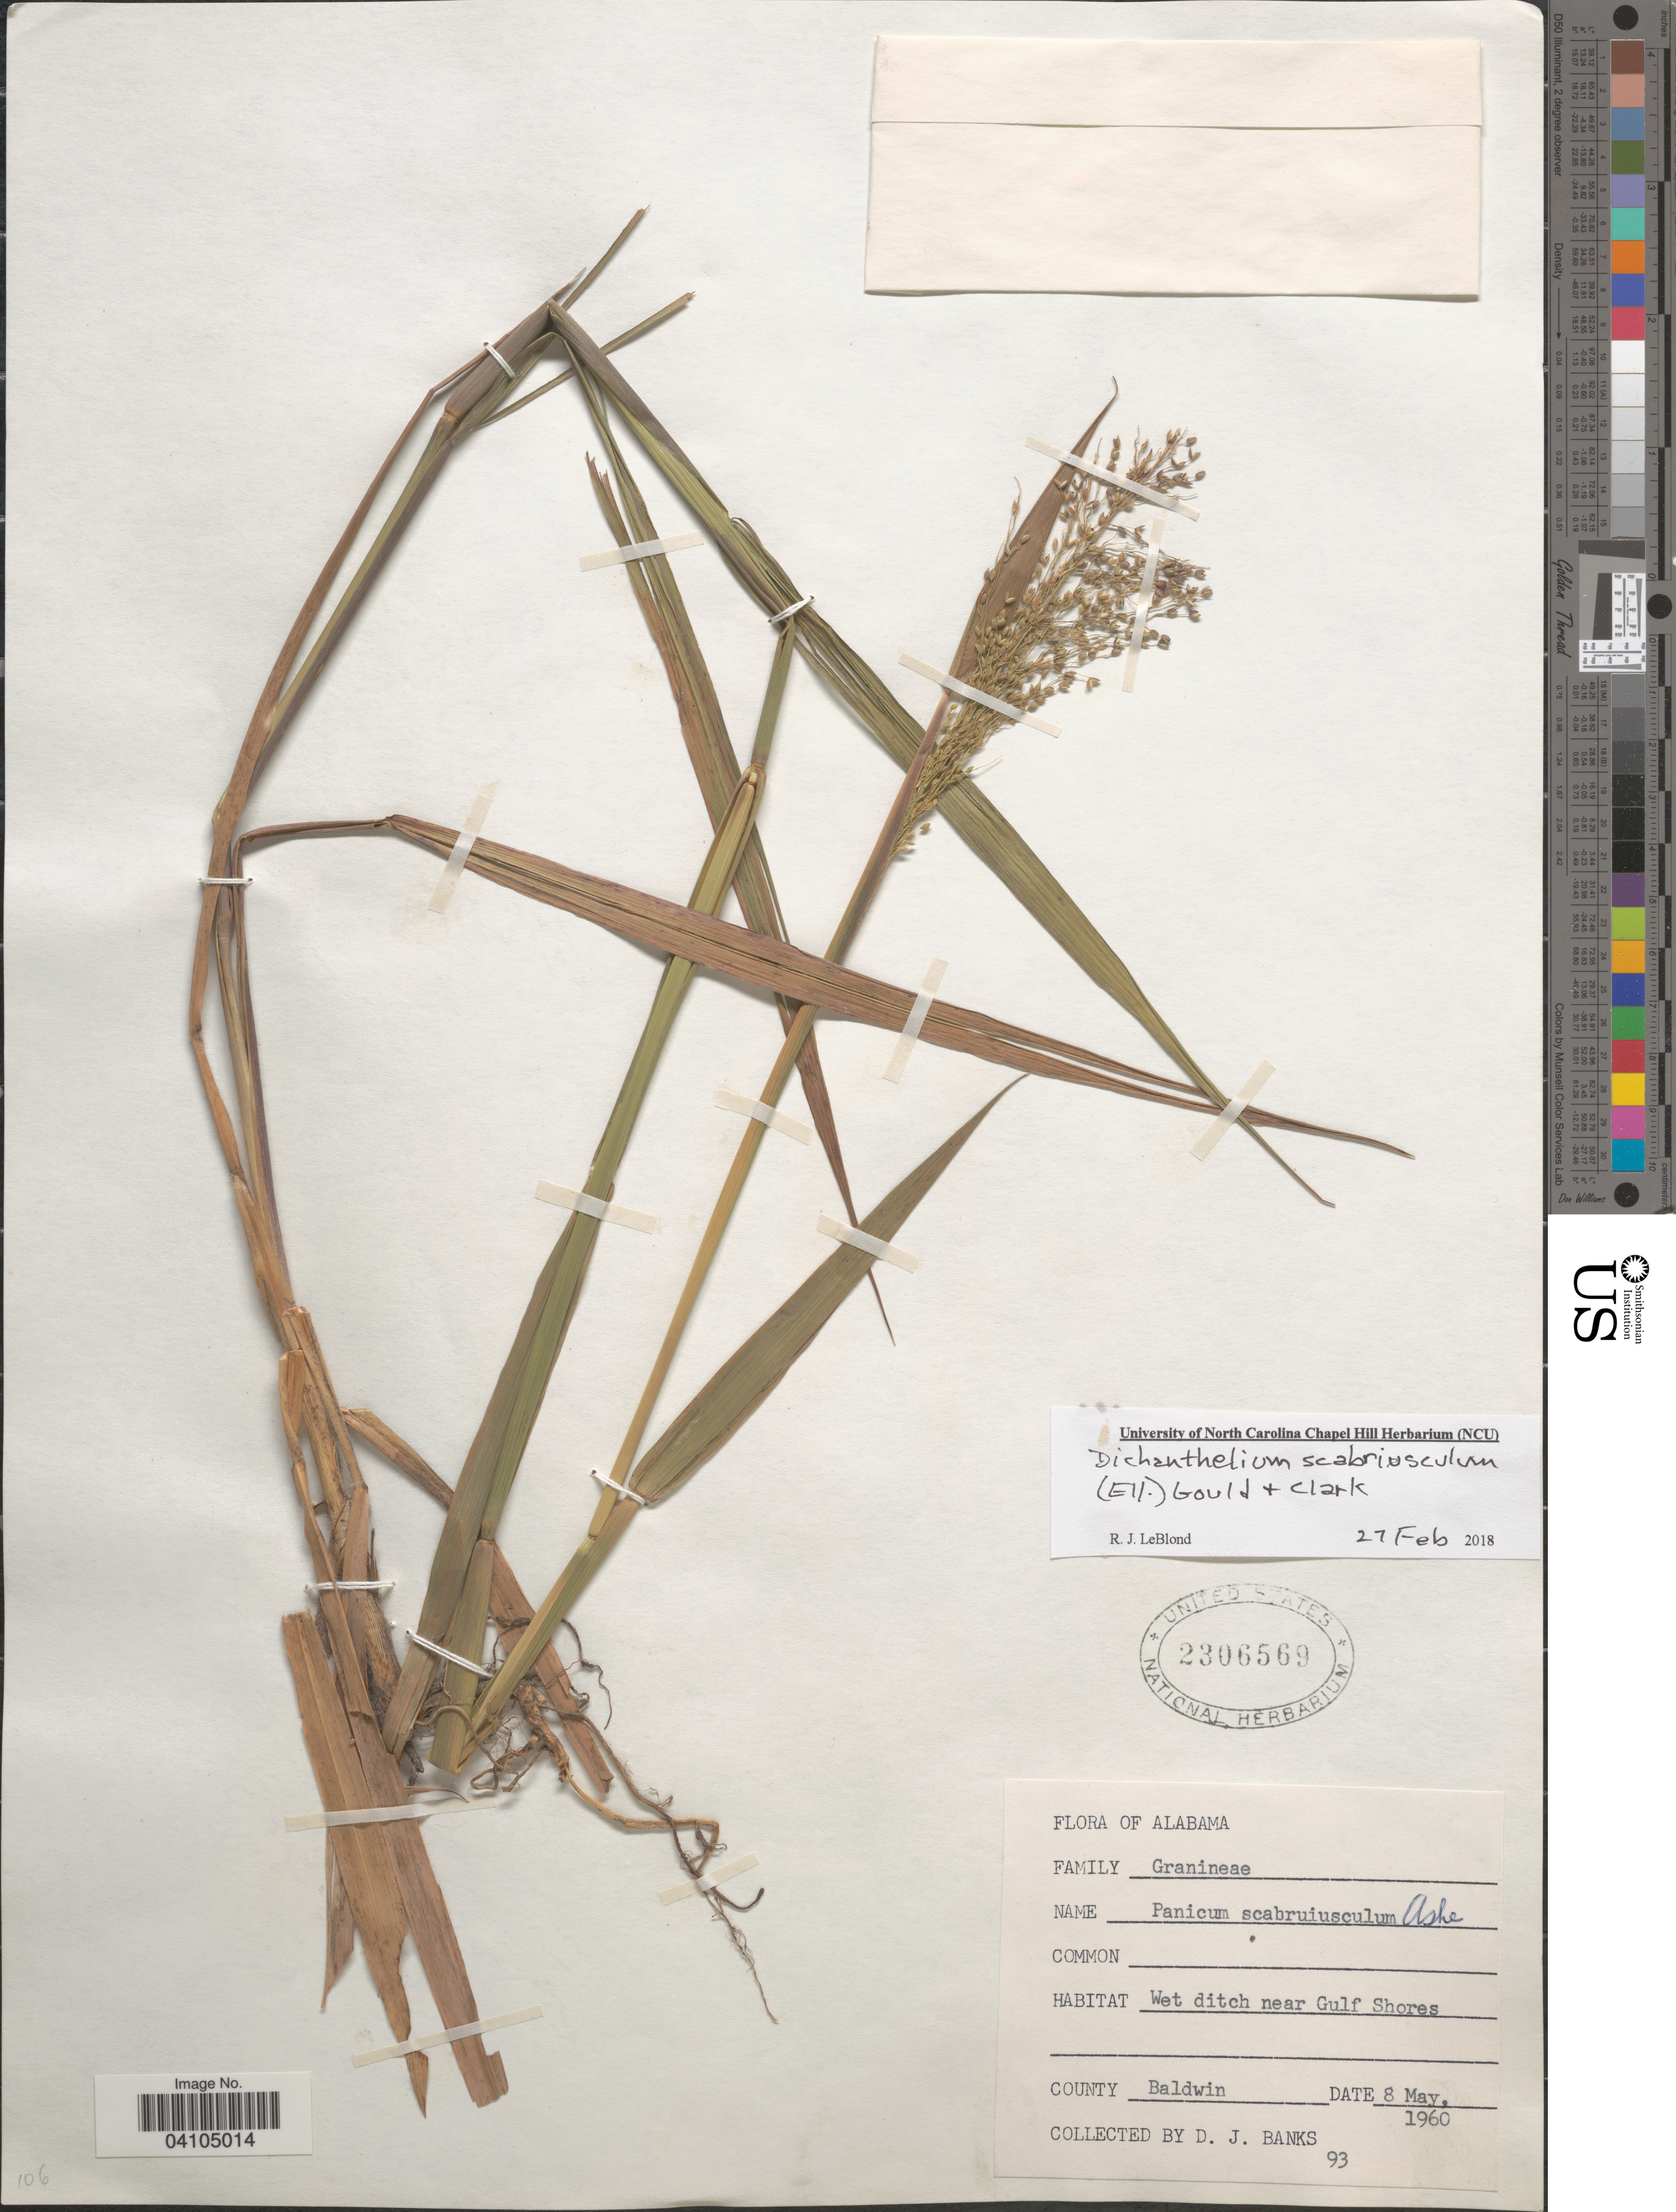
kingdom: Plantae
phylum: Tracheophyta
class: Liliopsida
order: Poales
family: Poaceae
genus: Dichanthelium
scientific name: Dichanthelium scabriusculum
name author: (Elliott) Gould & C.A. Clark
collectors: D. J. Banks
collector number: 93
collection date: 1960-05-08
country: United States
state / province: Alabama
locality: Wet ditch near Gulf Shores. County Baldwin.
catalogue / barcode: US 2306569